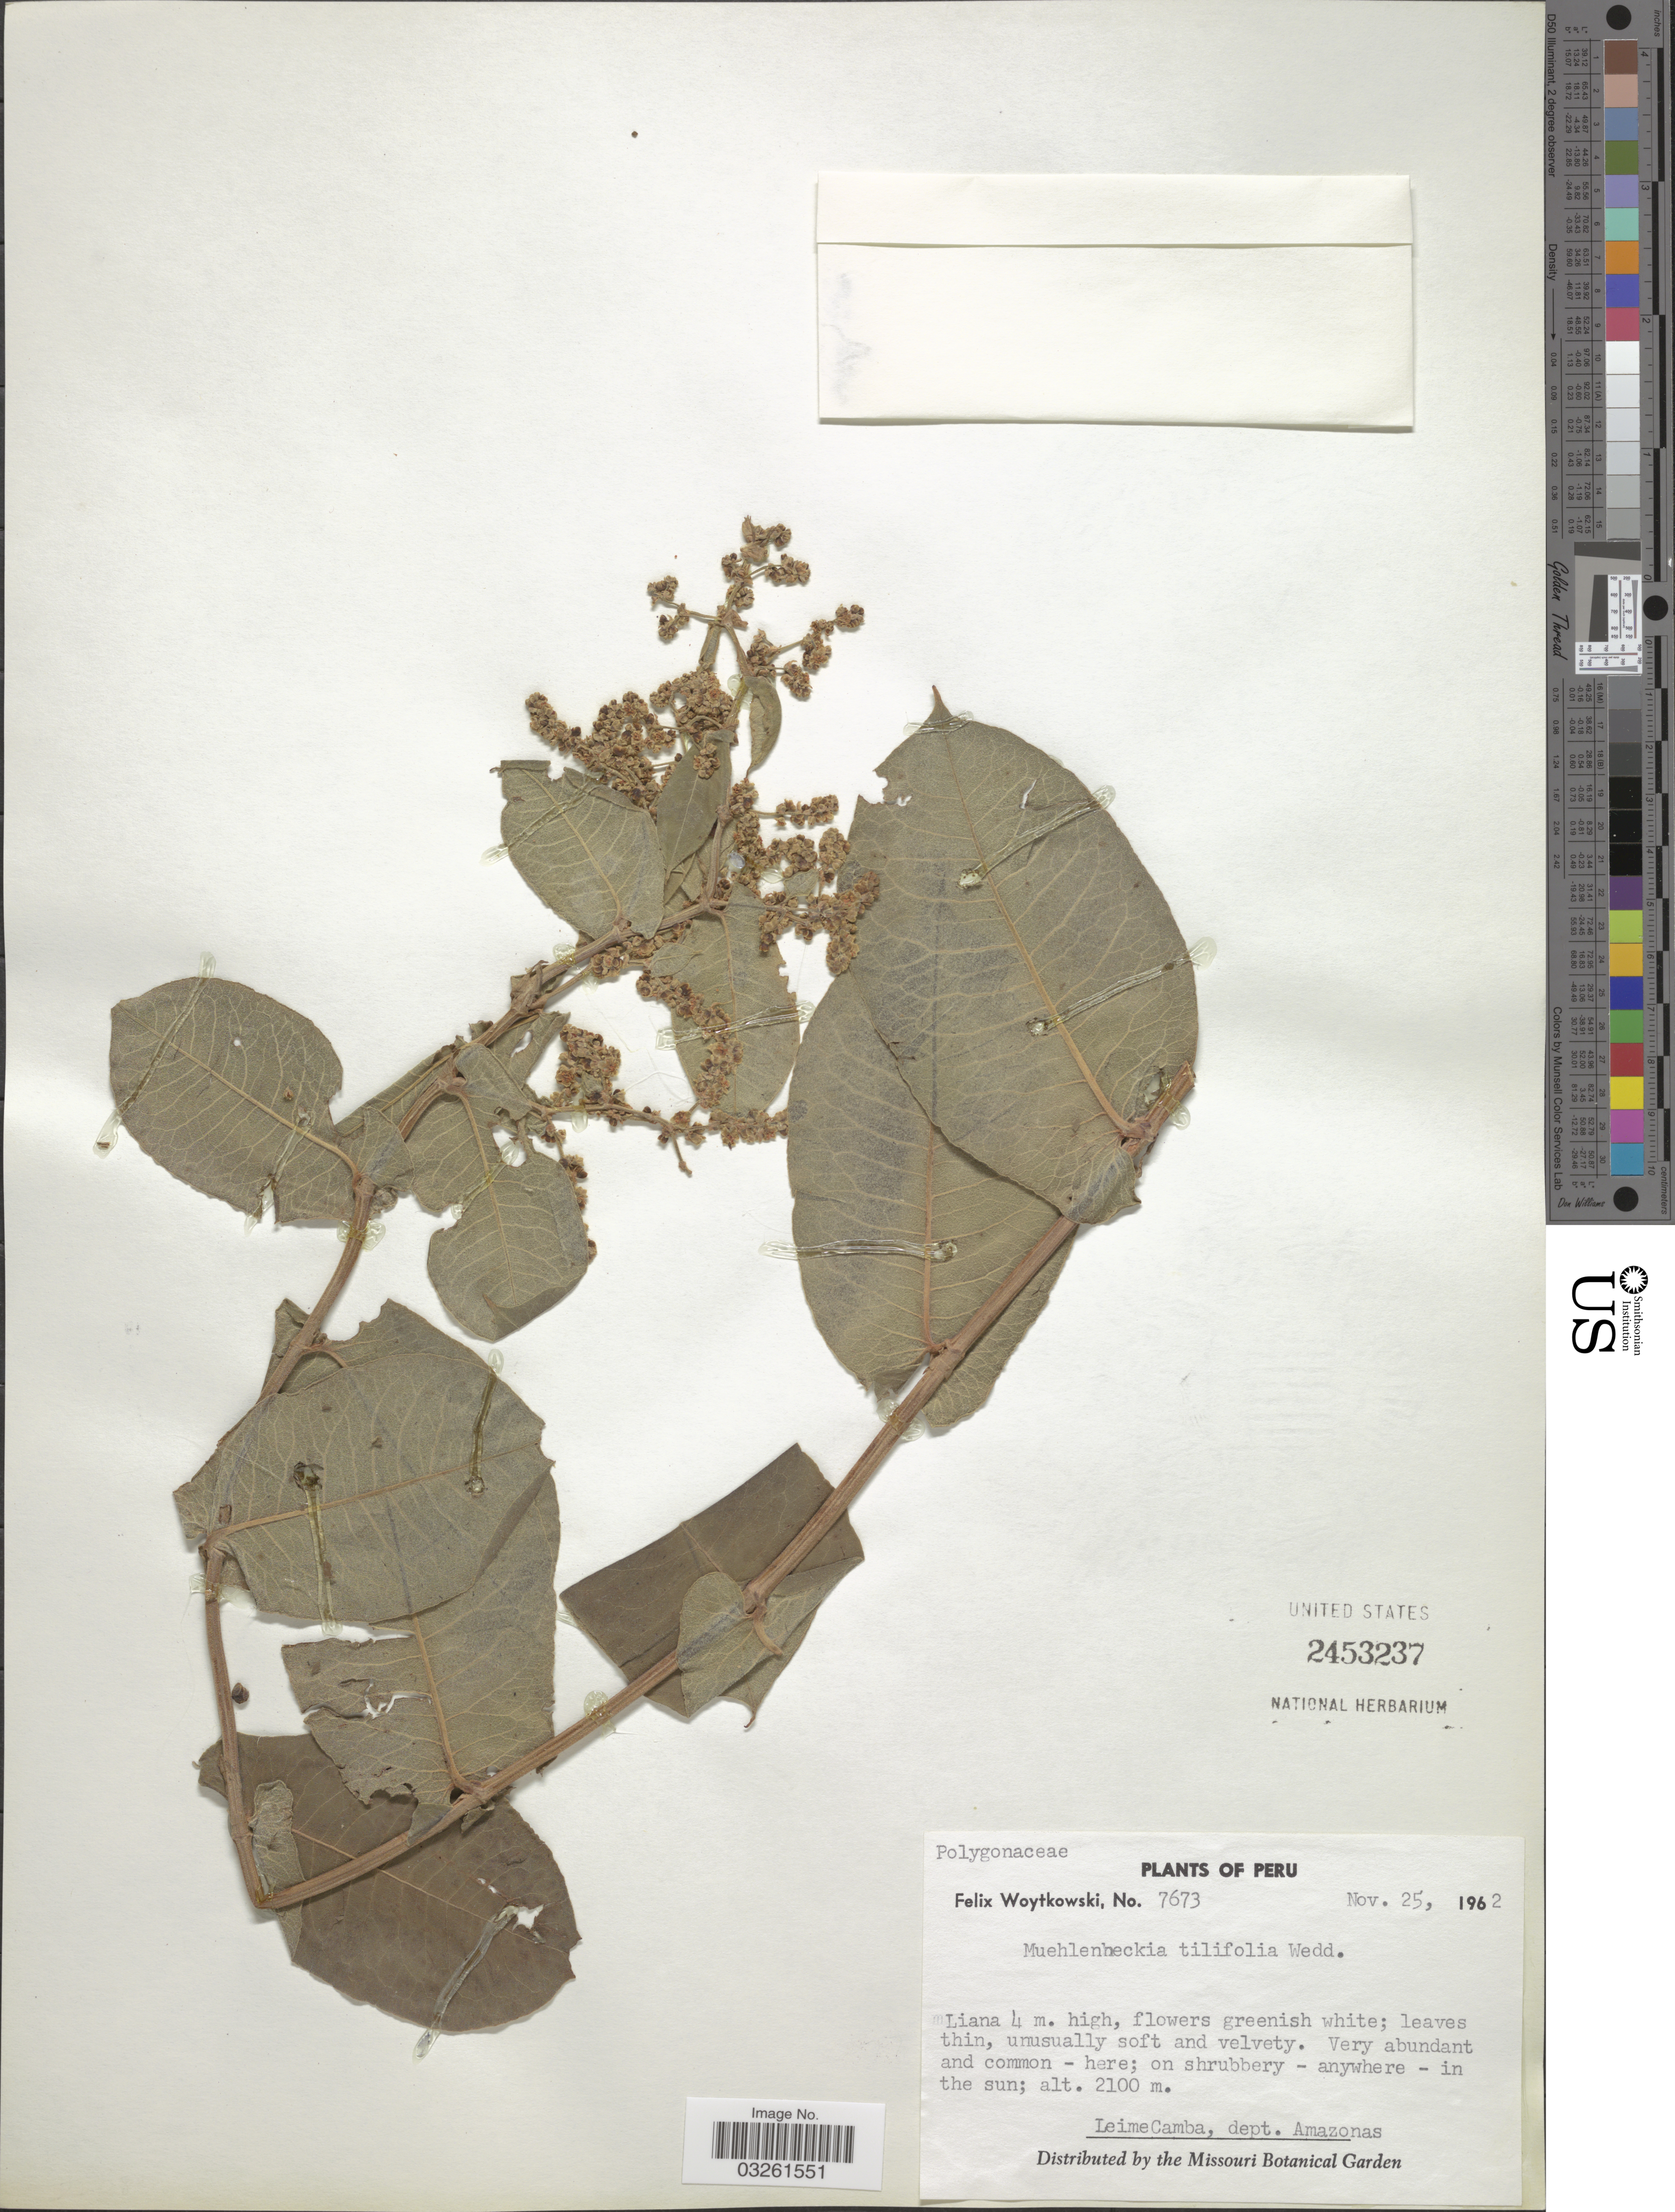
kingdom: Plantae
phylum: Tracheophyta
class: Magnoliopsida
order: Caryophyllales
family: Polygonaceae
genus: Muehlenbeckia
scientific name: Muehlenbeckia tiliifolia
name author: Wedd.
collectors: F. Woytkowski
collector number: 7673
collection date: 1962-11-25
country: Peru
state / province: Amazonas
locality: LeimeCamba, dept. Amazonas.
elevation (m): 2100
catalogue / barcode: US 2453237